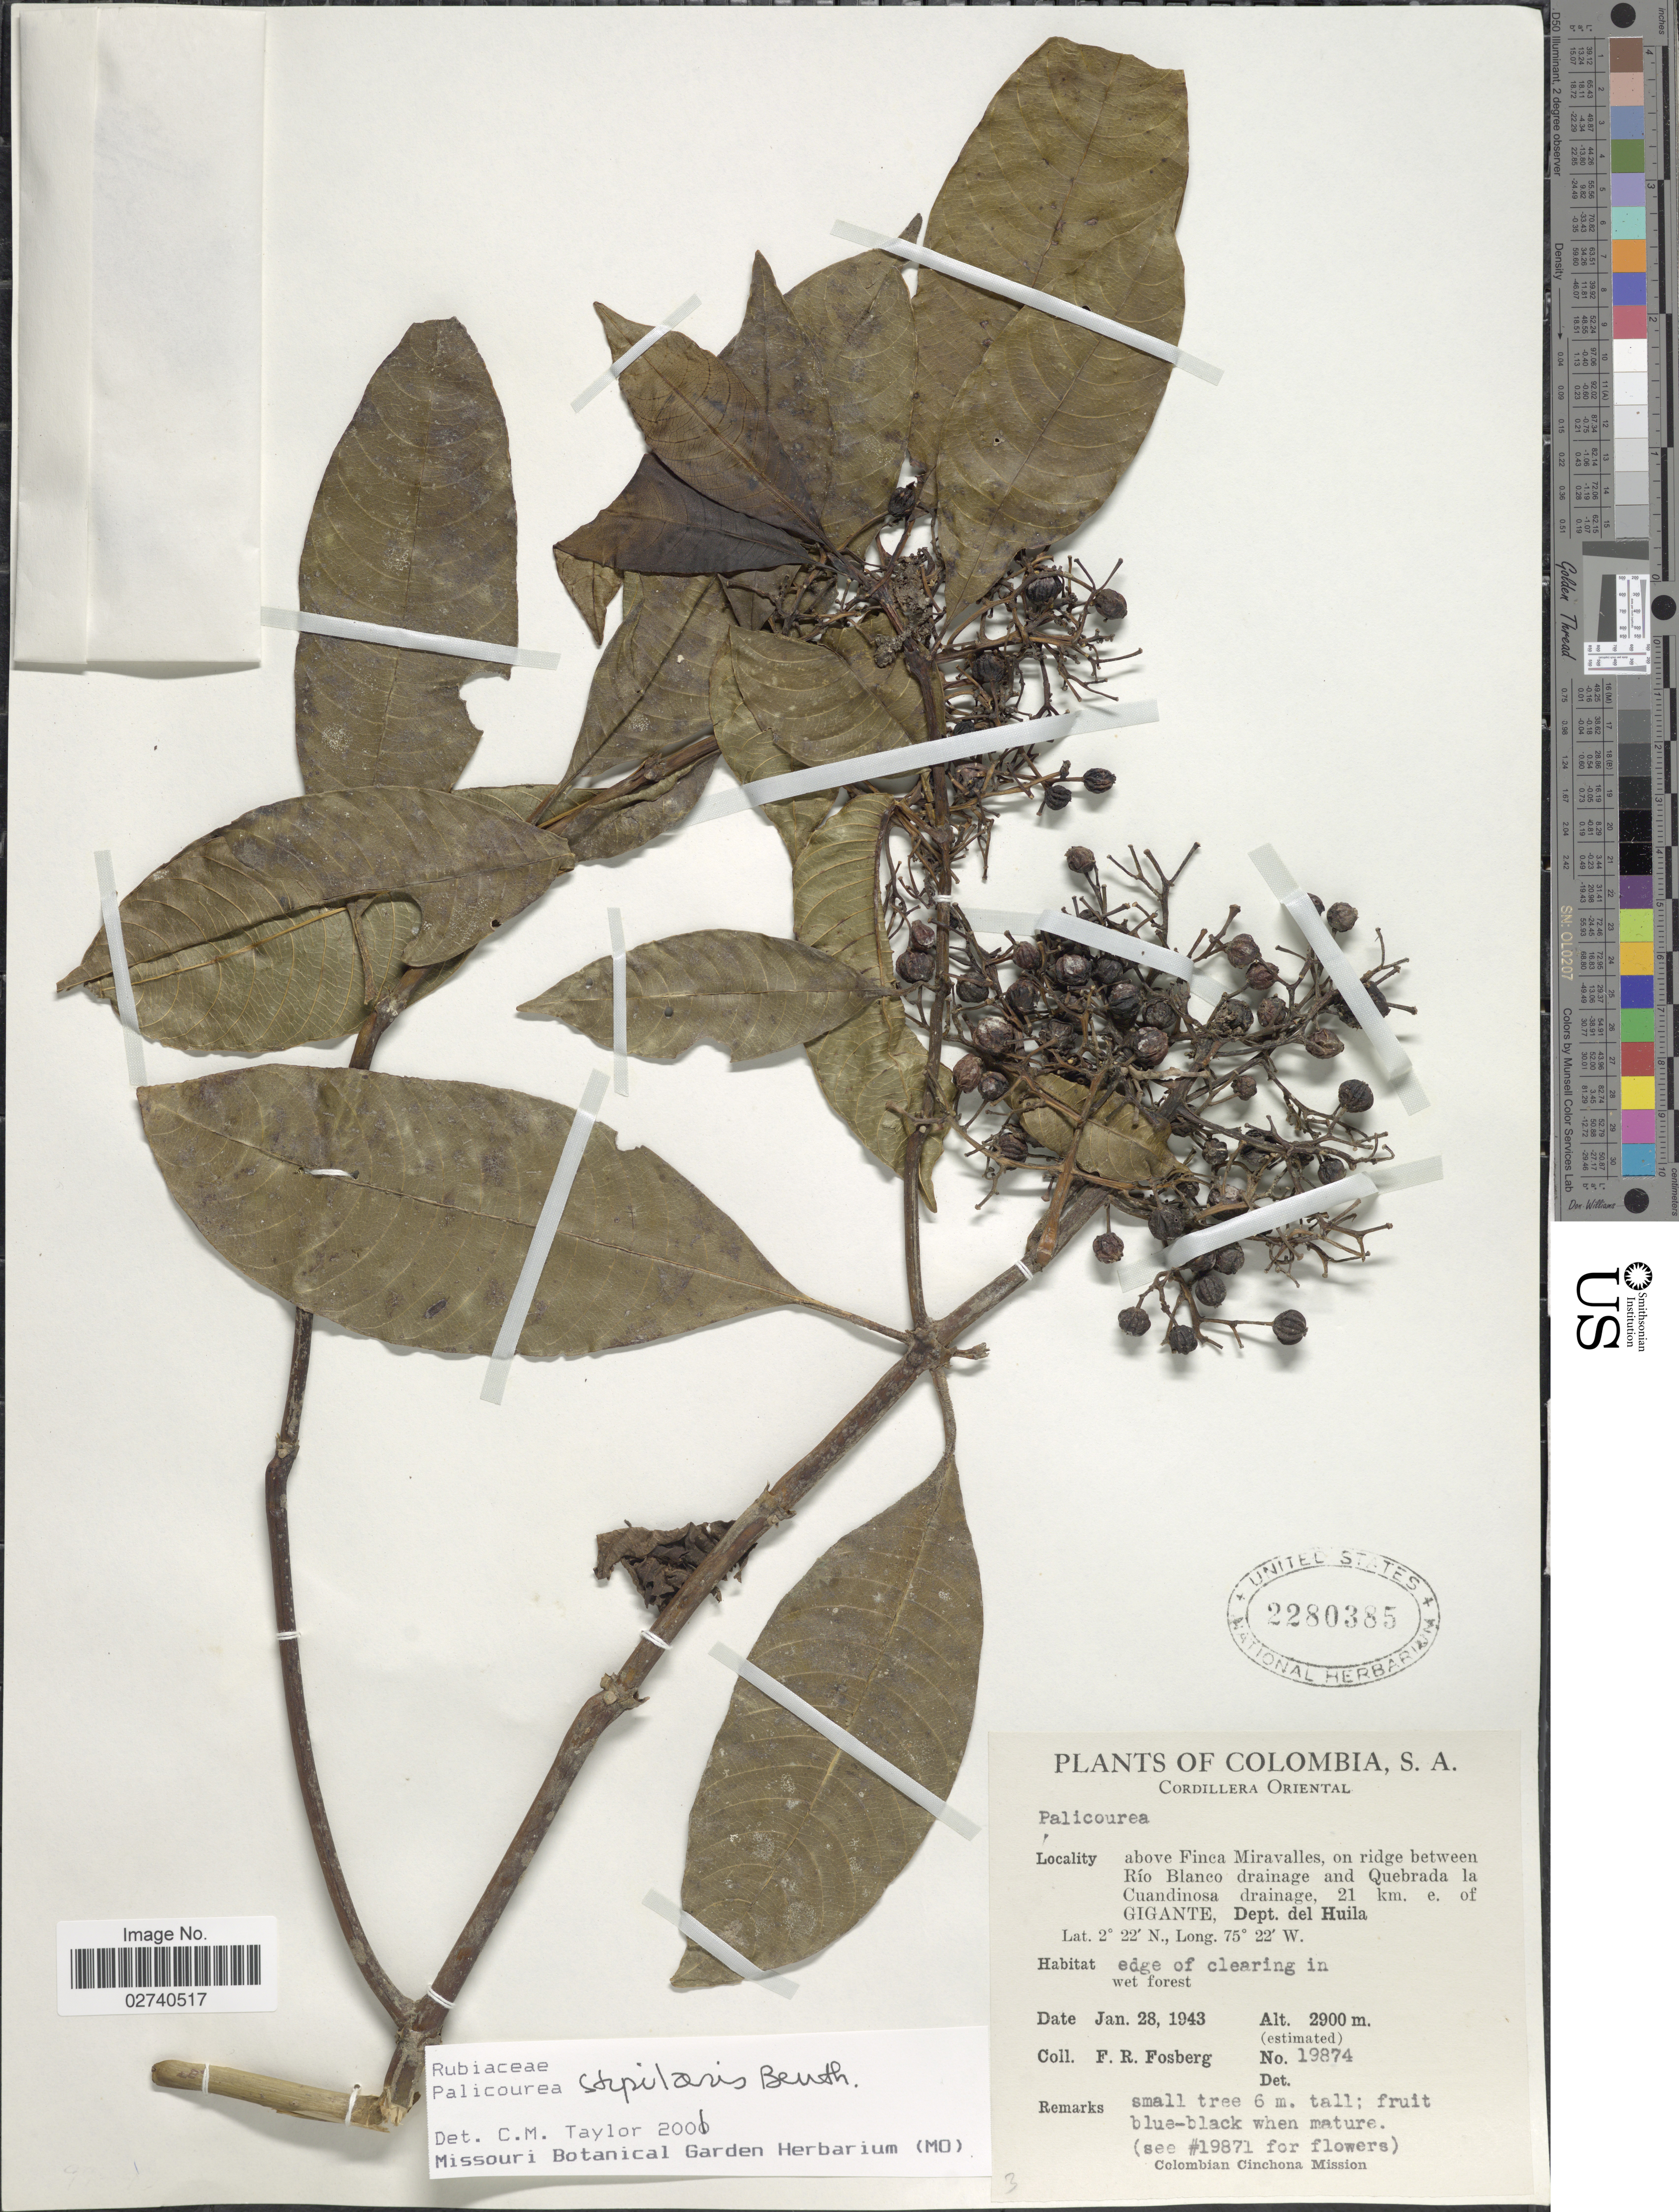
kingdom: Plantae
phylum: Tracheophyta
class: Magnoliopsida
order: Gentianales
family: Rubiaceae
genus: Palicourea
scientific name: Palicourea stipularis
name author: Benth.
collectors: F. R. Fosberg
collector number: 19874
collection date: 1943-01-28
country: Colombia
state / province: Huila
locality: Cordillera Oriental. Above Finca Miravalles, on ridge between Rio Blanco drainage and Quebrada la Cuandinosa drainage, 21 km. e. of Gigante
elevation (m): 2900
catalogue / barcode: US 2280385